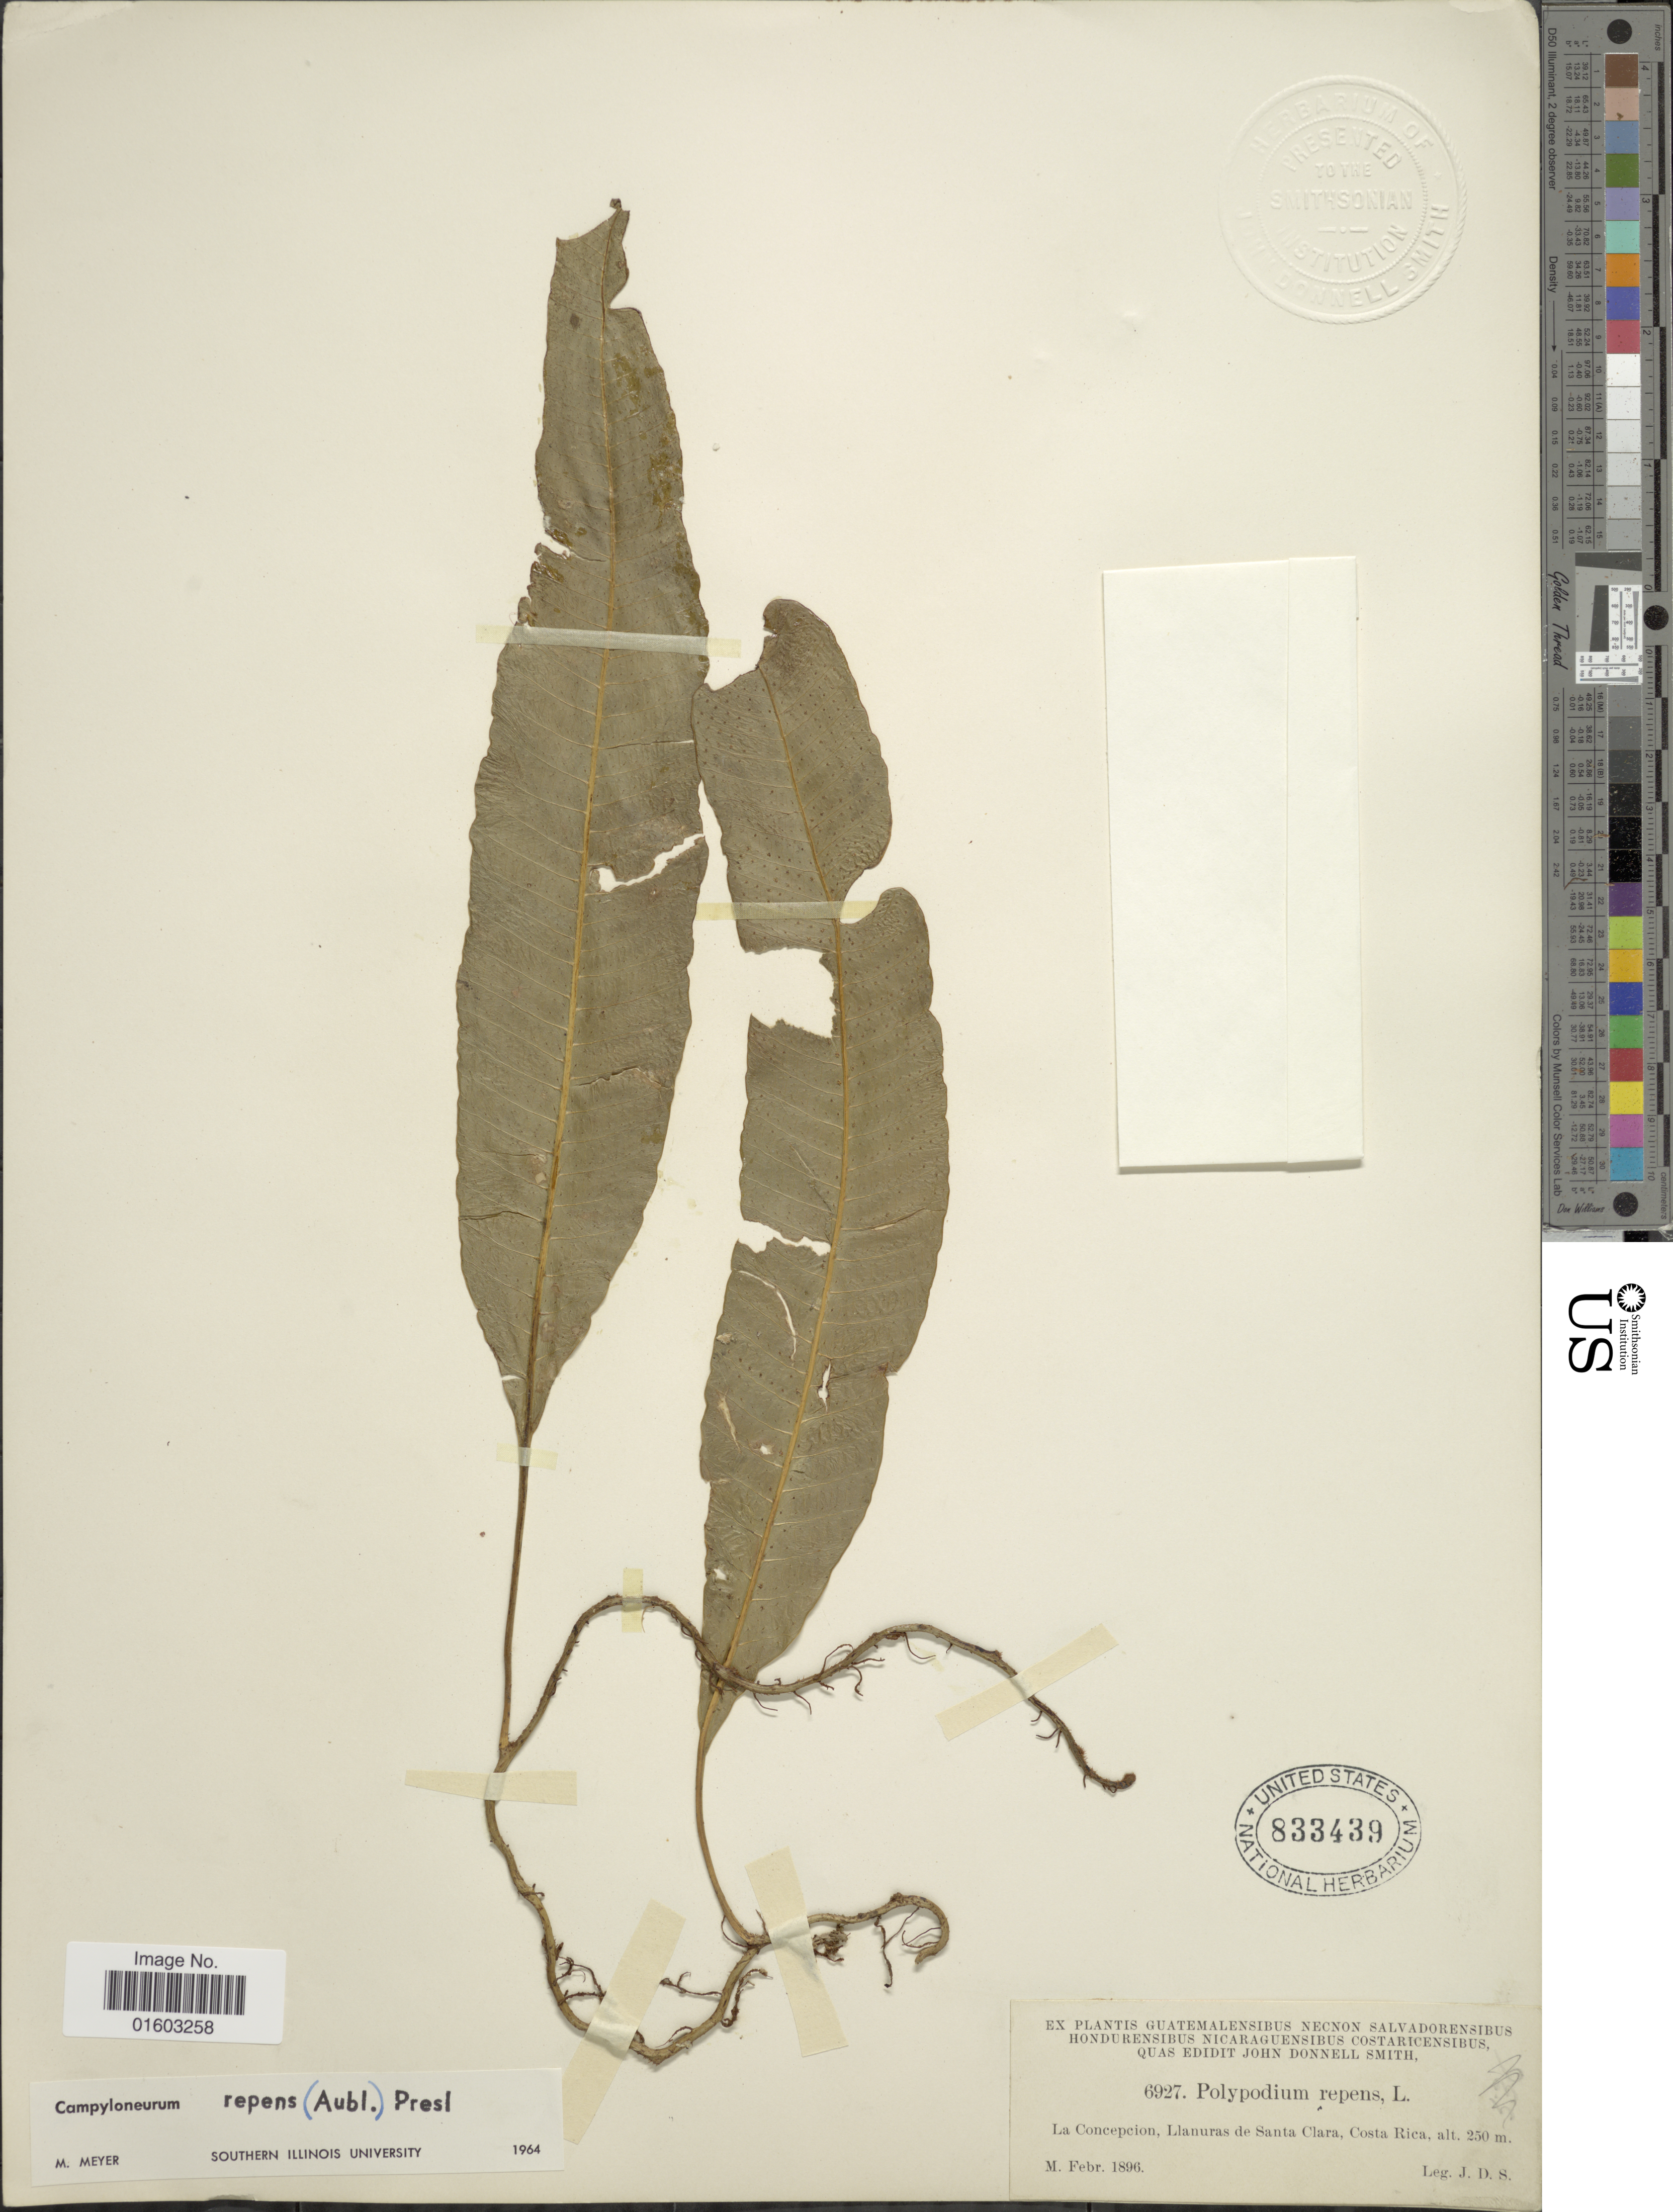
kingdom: Plantae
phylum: Tracheophyta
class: Polypodiopsida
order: Polypodiales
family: Polypodiaceae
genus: Campyloneurum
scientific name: Campyloneurum repens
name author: (Aubl.) C. Presl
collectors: J. Donnell Smith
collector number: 6927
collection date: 1896-02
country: Costa Rica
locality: La Concepcion, Llanuras de Santa Clara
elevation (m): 250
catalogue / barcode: US 833439